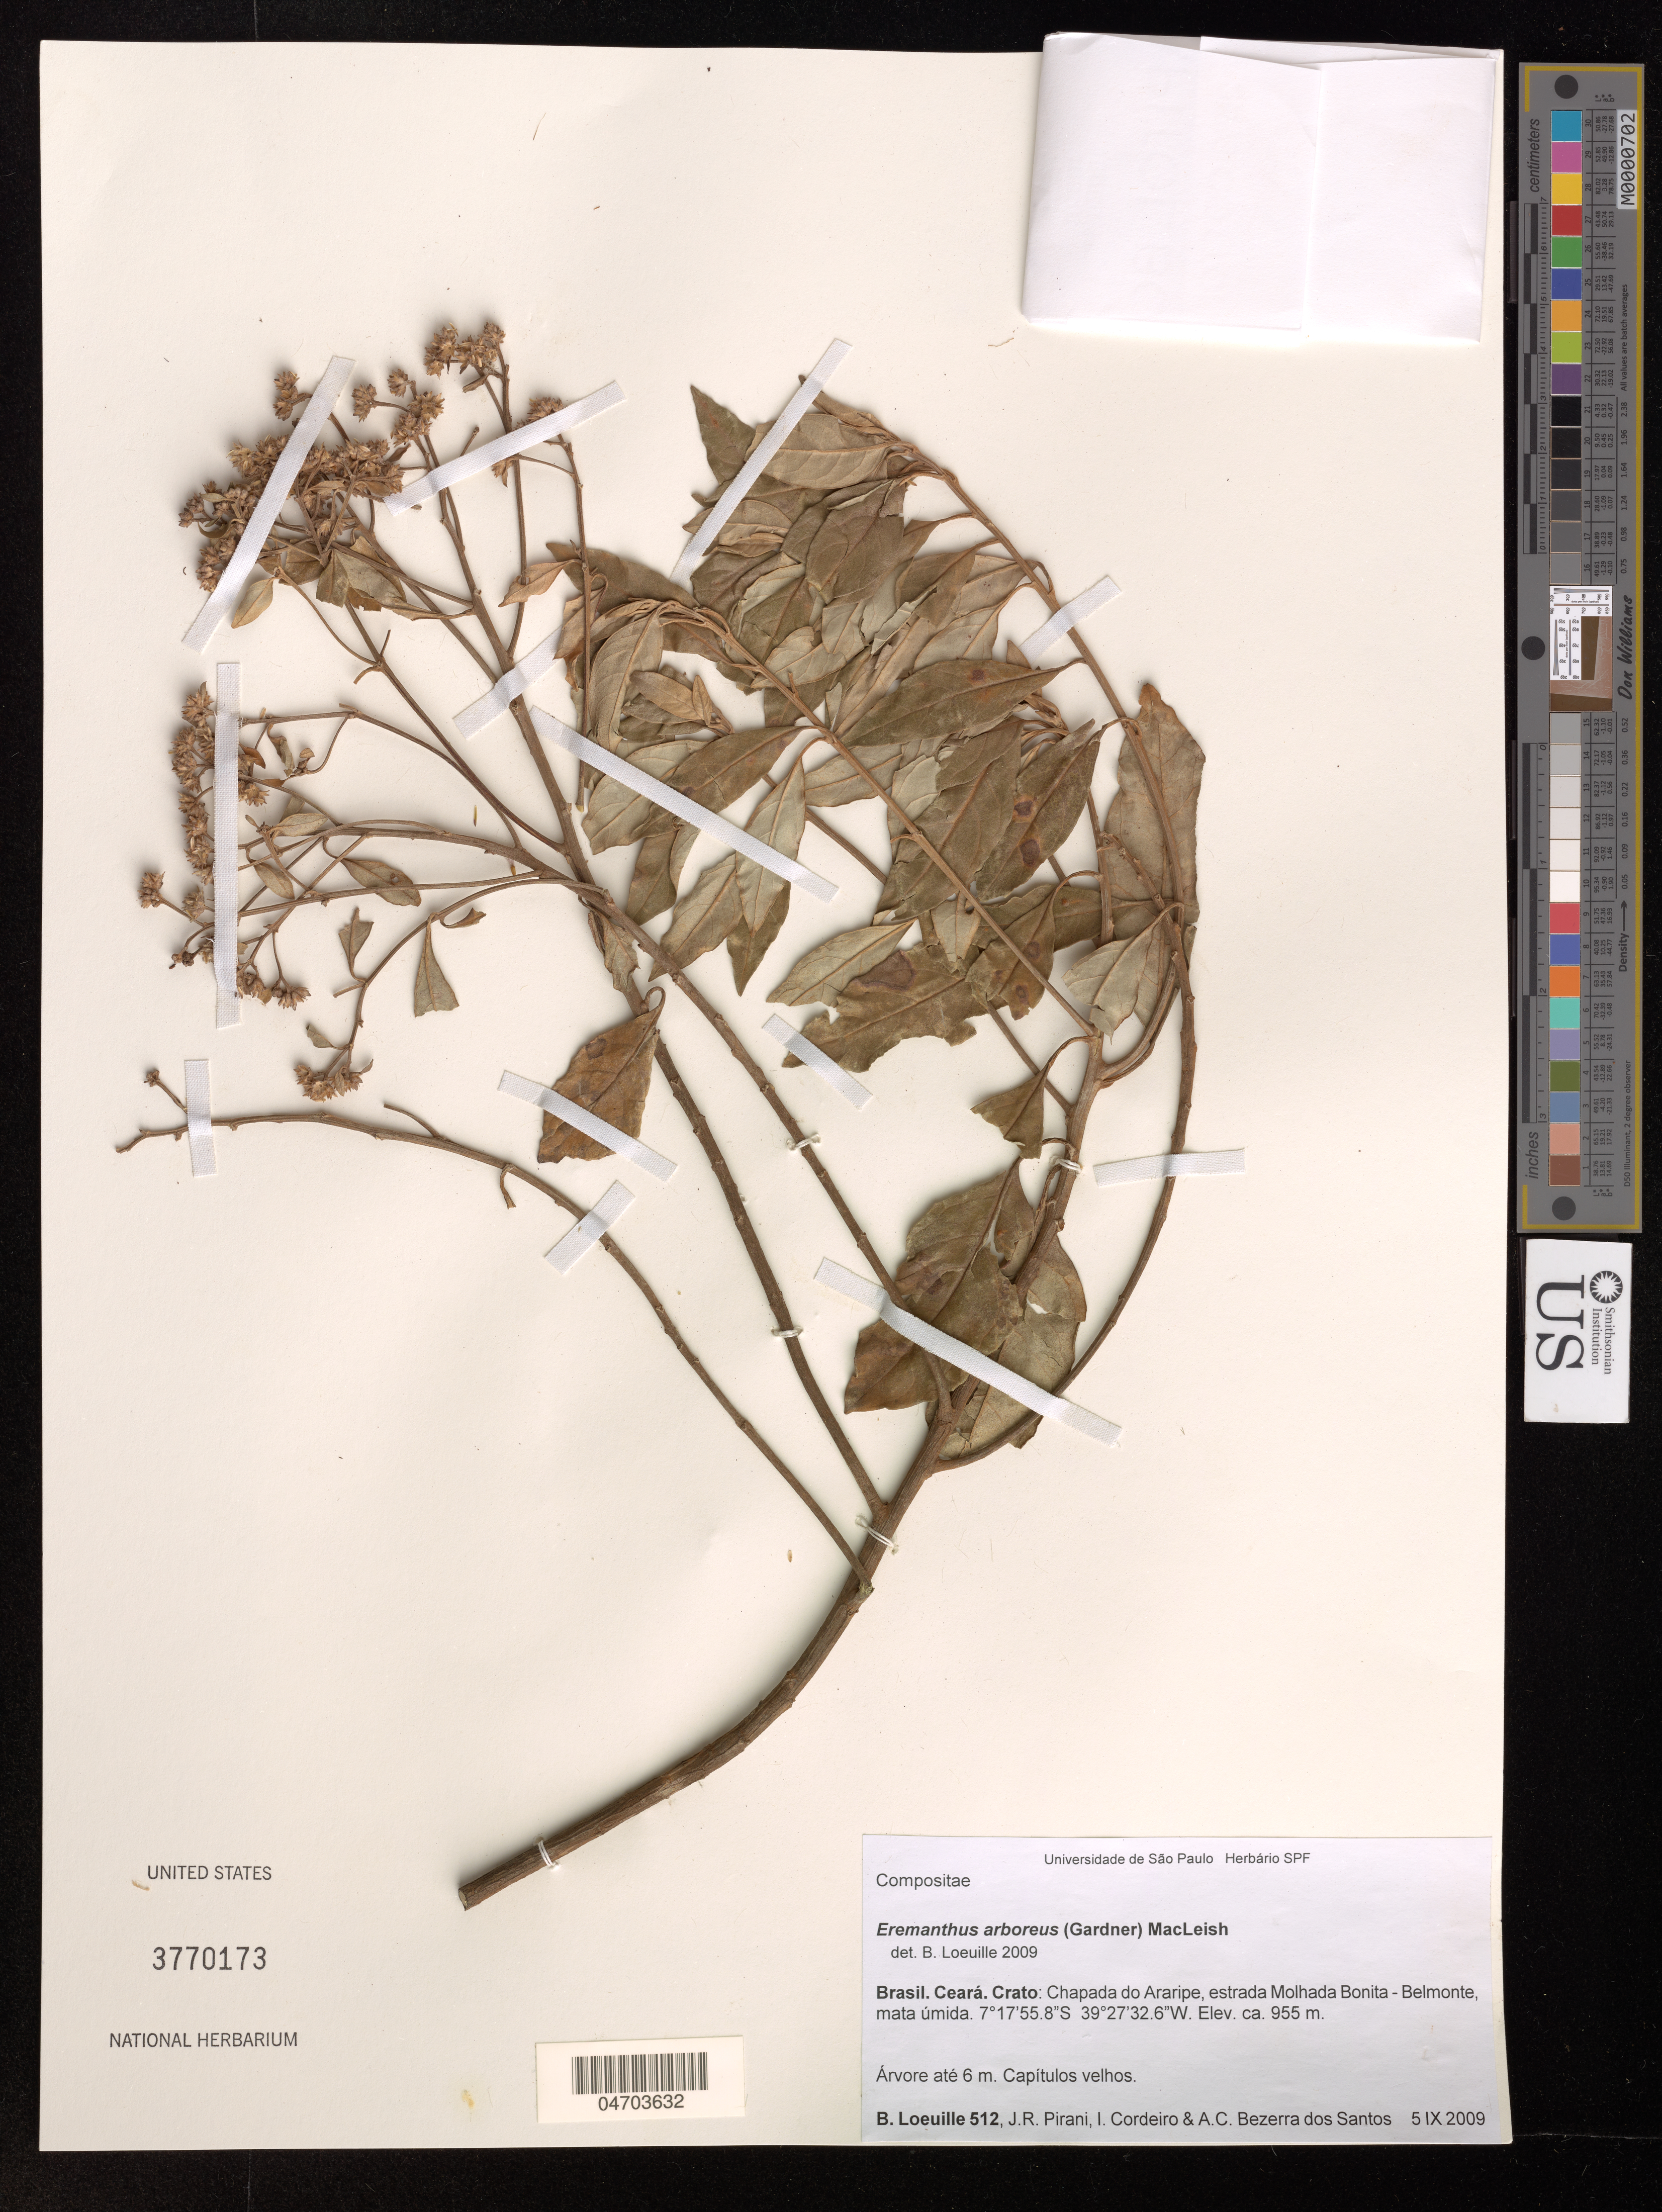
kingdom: Plantae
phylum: Tracheophyta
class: Magnoliopsida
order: Asterales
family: Asteraceae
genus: Eremanthus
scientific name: Eremanthus arboreus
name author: (Gardner) MacLeish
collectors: B. Loeuille, J. Pirani & I. Cordeiro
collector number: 512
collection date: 2009-11-05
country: Brazil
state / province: Ceará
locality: Crato: Chapada do Araripe, estrada Molhada Bonita - Belmonte, mata umida.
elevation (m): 955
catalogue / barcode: US 3770173